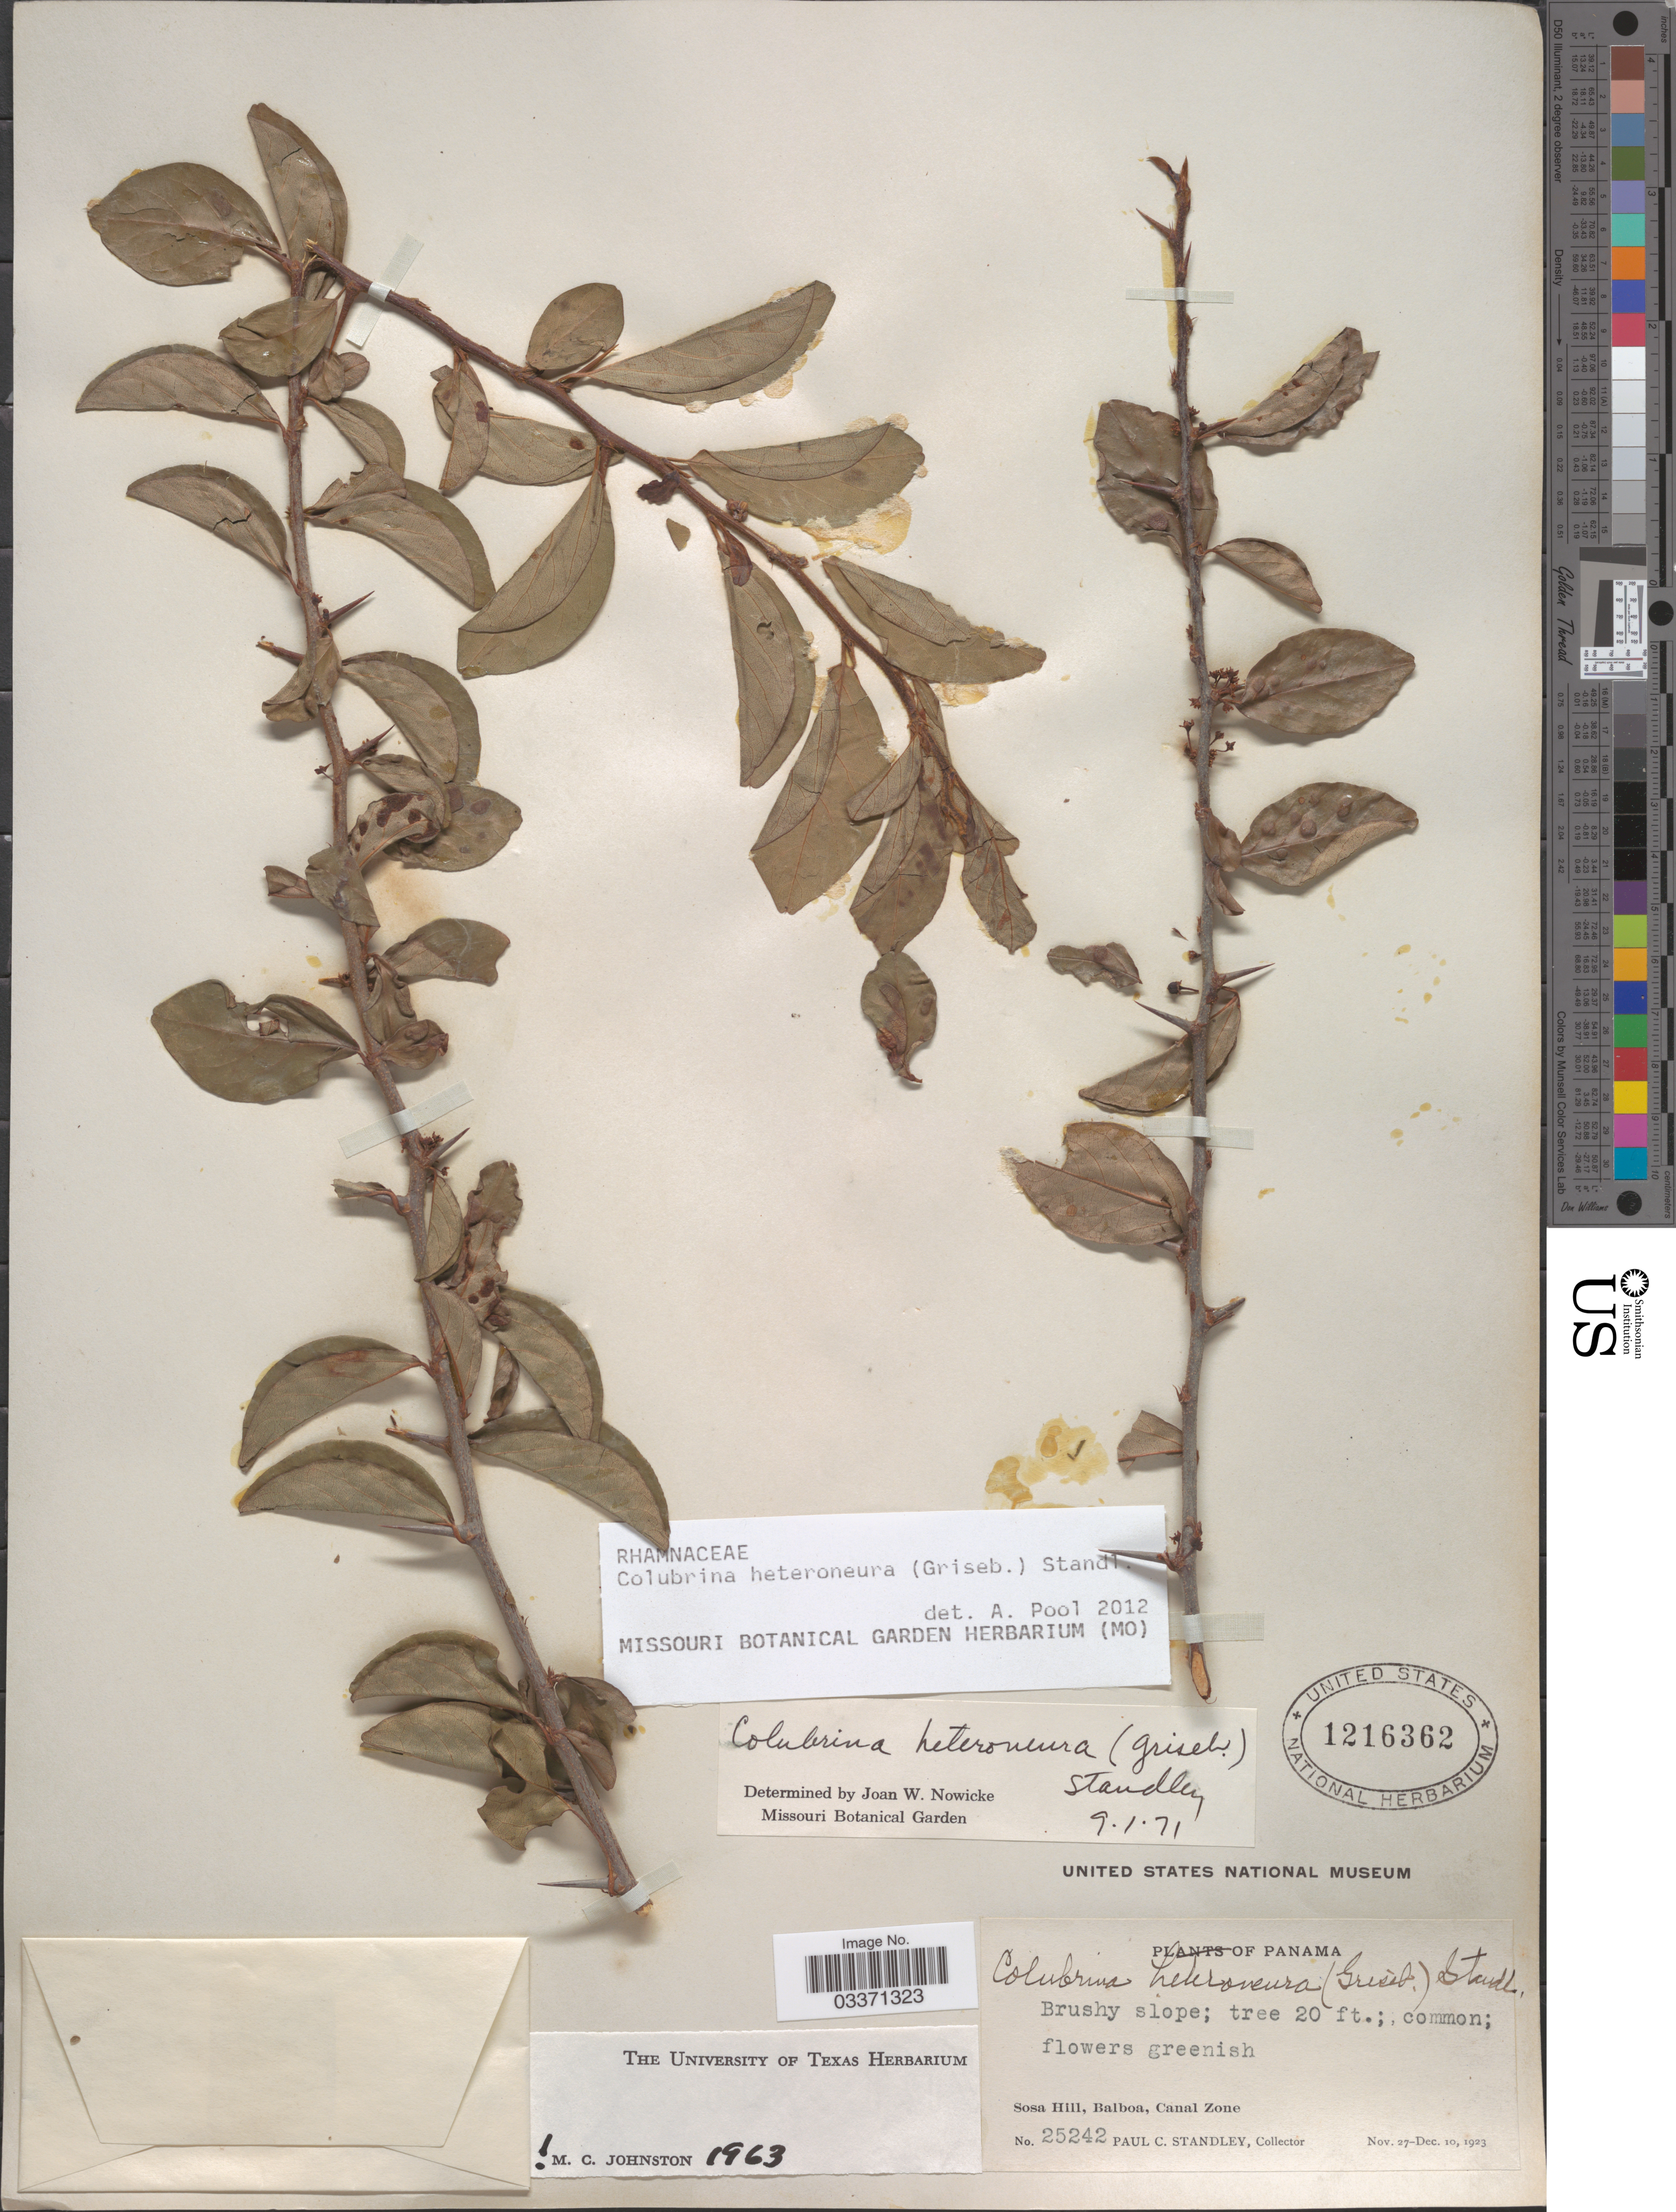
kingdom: Plantae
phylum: Tracheophyta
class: Magnoliopsida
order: Rosales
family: Rhamnaceae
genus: Colubrina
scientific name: Colubrina heteroneura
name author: (Griseb.) Standl.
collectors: P. C. Standley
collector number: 25242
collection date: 1923-11-27/1923-12-10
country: Panama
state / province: Colón / Panamá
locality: Sosa Hill, Balboa, Canal Zone.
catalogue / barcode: US 1216362